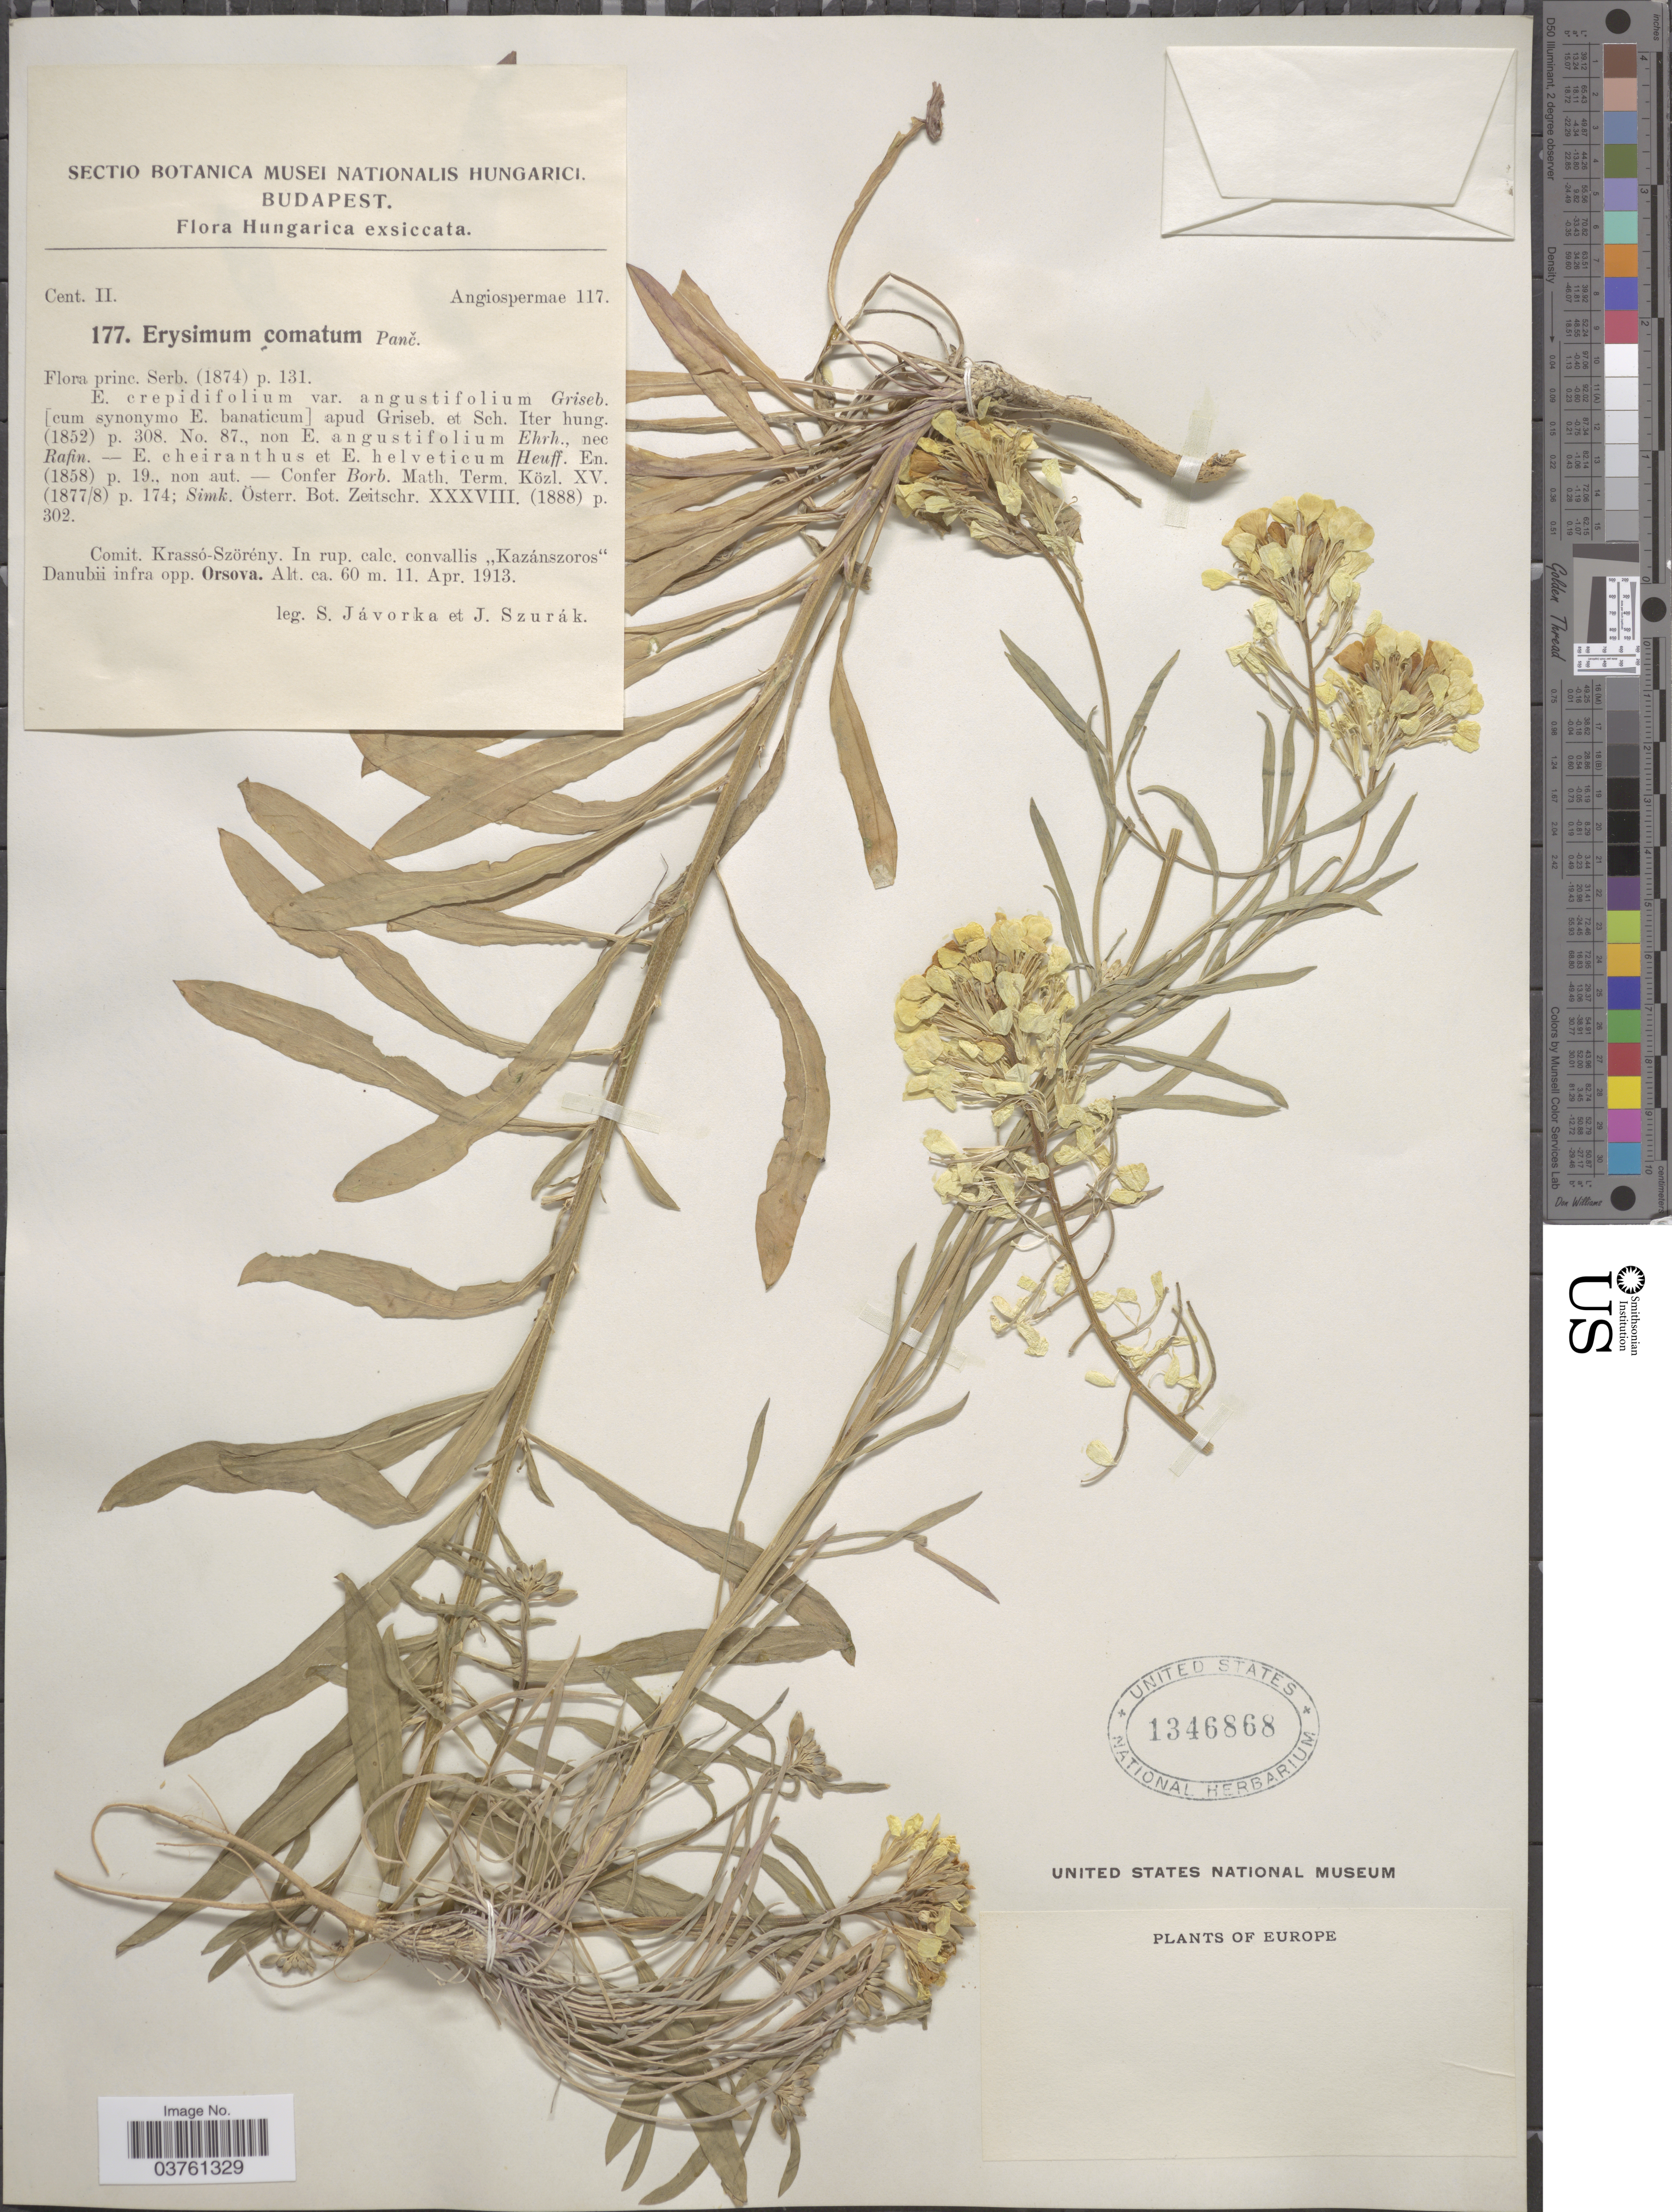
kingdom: Plantae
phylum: Tracheophyta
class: Magnoliopsida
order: Brassicales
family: Brassicaceae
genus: Erysimum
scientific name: Erysimum cornutum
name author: Pers.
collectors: S. Javorka & J. Szurak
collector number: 177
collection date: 1913-04-11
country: Hungary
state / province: Budapest, Capital District of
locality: Comit. Krassó-Szörény. In rup. calc. convallis "Kazánszoros" Danubii infra opp. Orsova.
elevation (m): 60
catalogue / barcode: US 1346868